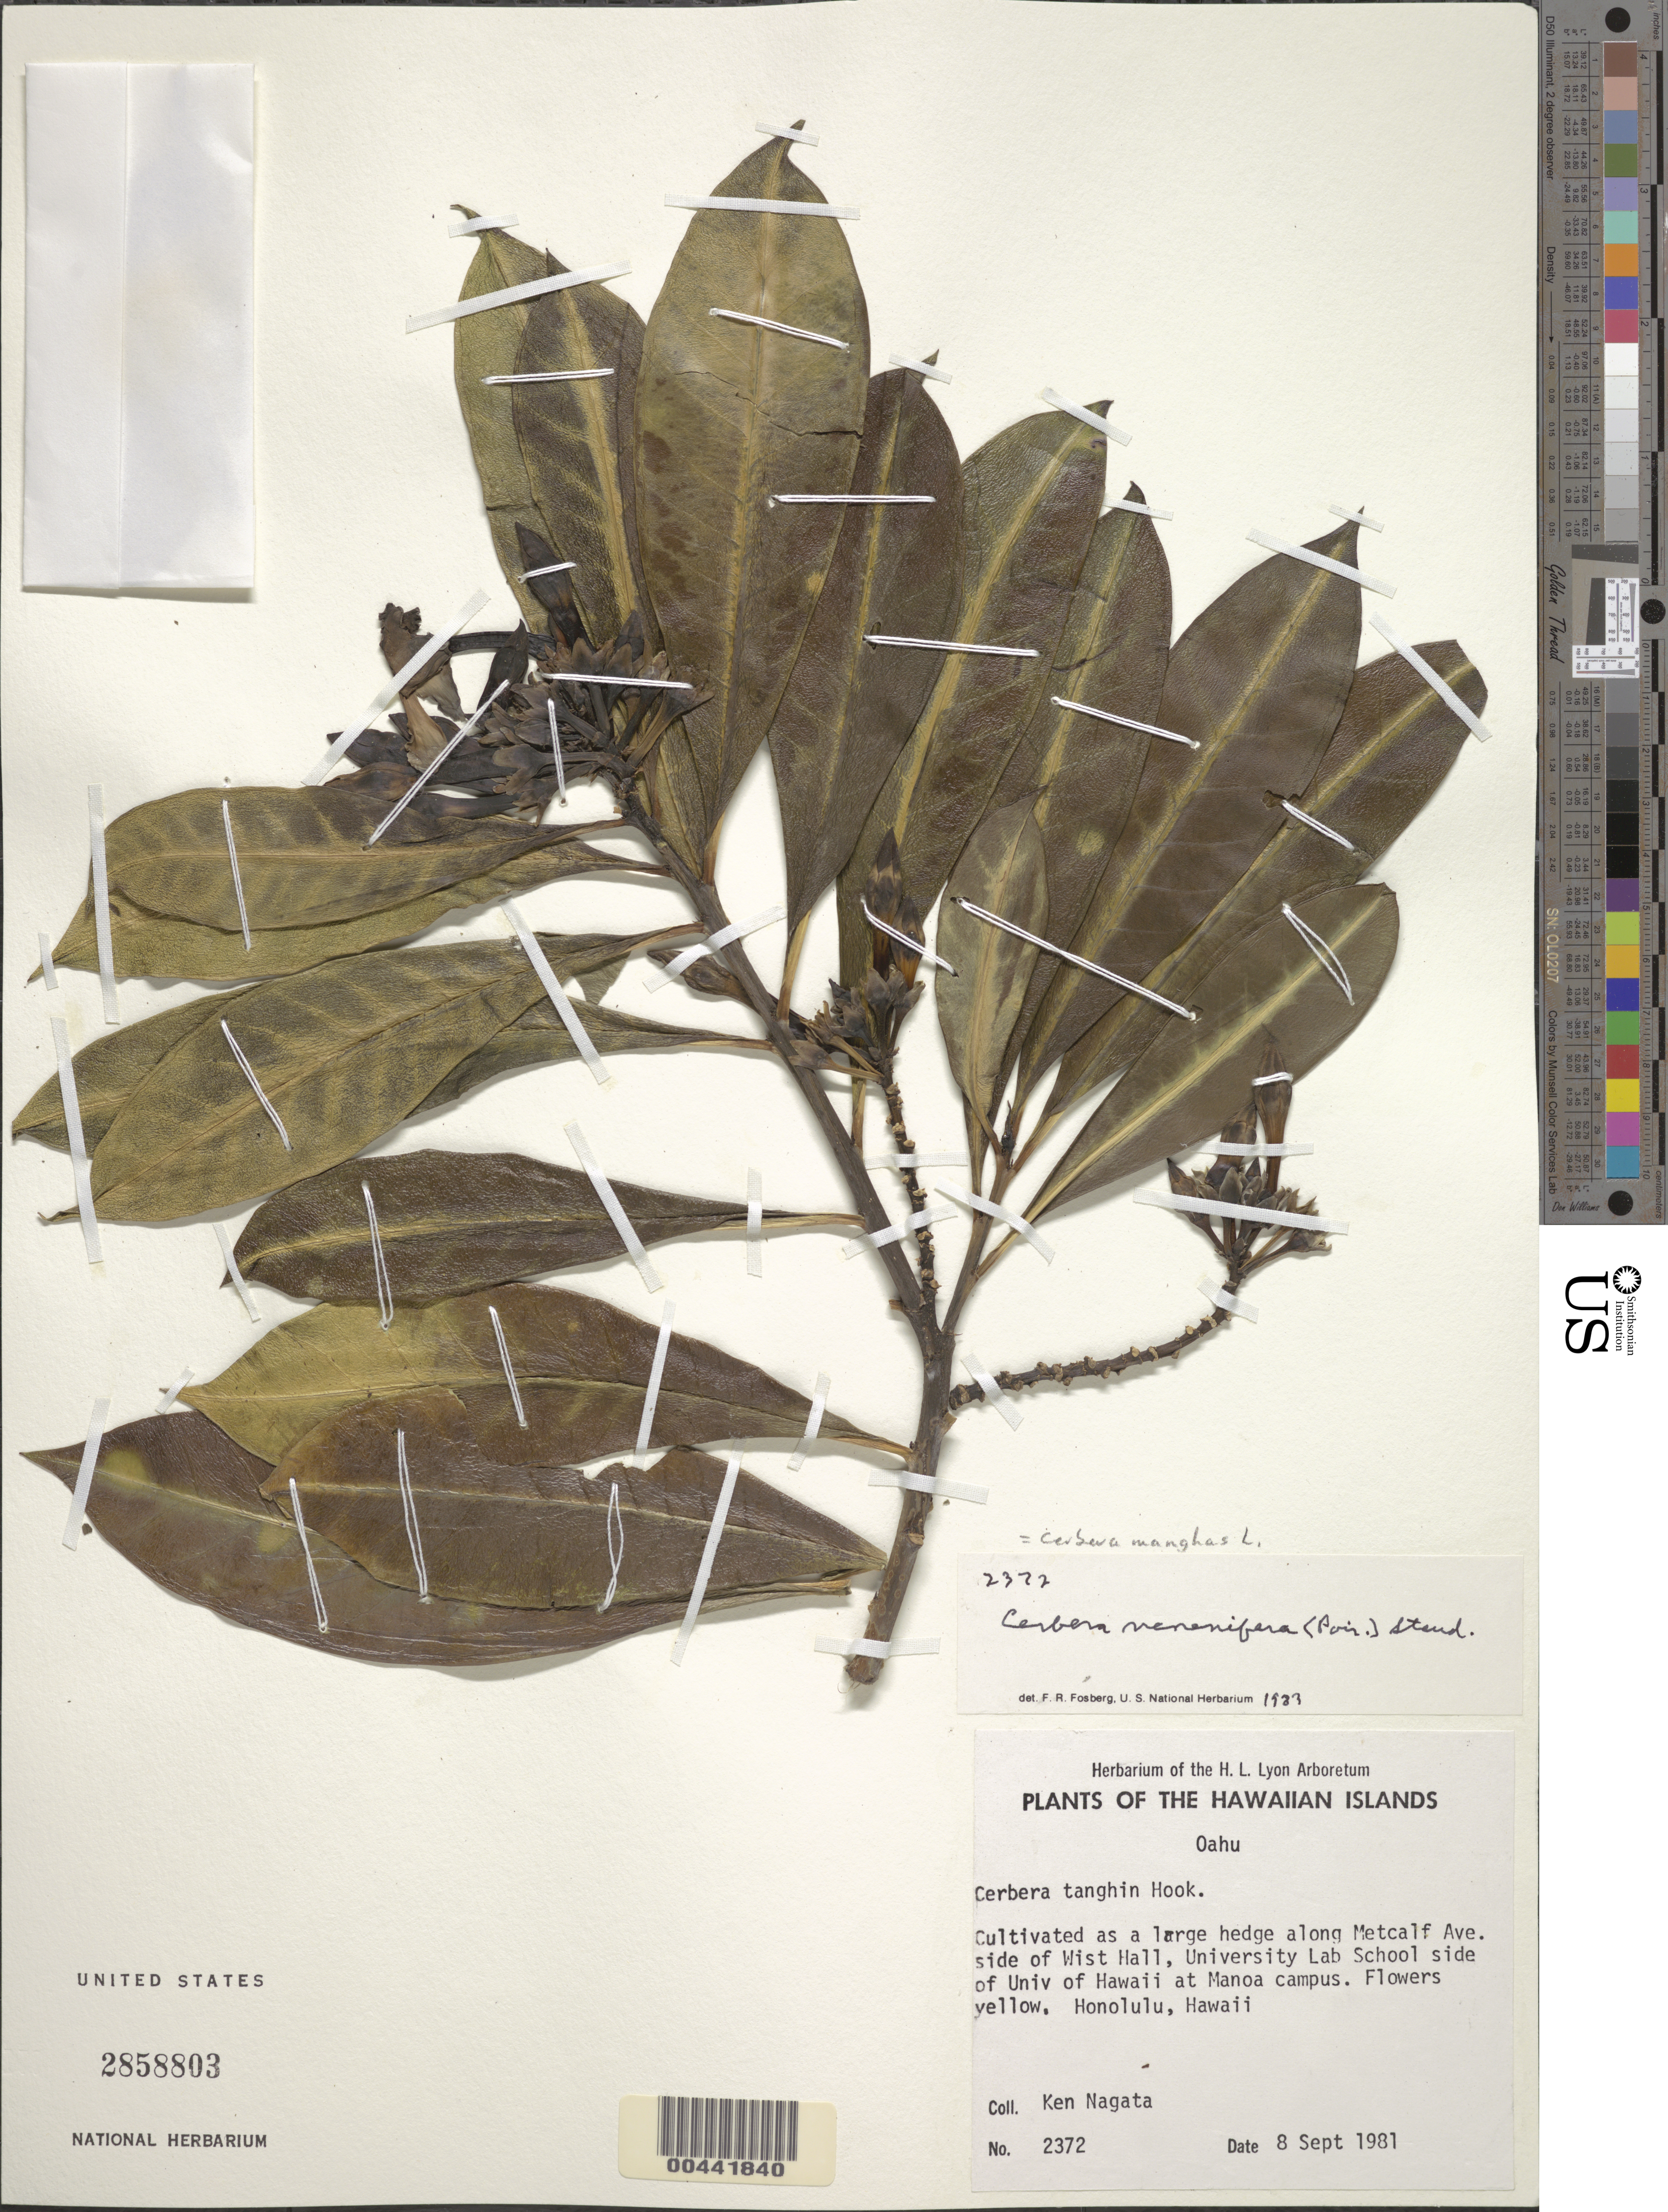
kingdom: Plantae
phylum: Tracheophyta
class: Magnoliopsida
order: Gentianales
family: Apocynaceae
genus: Cerbera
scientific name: Cerbera venenifera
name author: (Poir.) Steud.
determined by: Fosberg, F. R.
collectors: K. Nagata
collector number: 2372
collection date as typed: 8 Sep 1981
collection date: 1981-09-08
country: United States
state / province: Hawaii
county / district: Honolulu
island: Oahu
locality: Along Metcalf Ave. side of Wist Hall, Unversity Lab School side of Univ of Hawaii at Manoa campus, Honolulu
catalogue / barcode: US 2858803